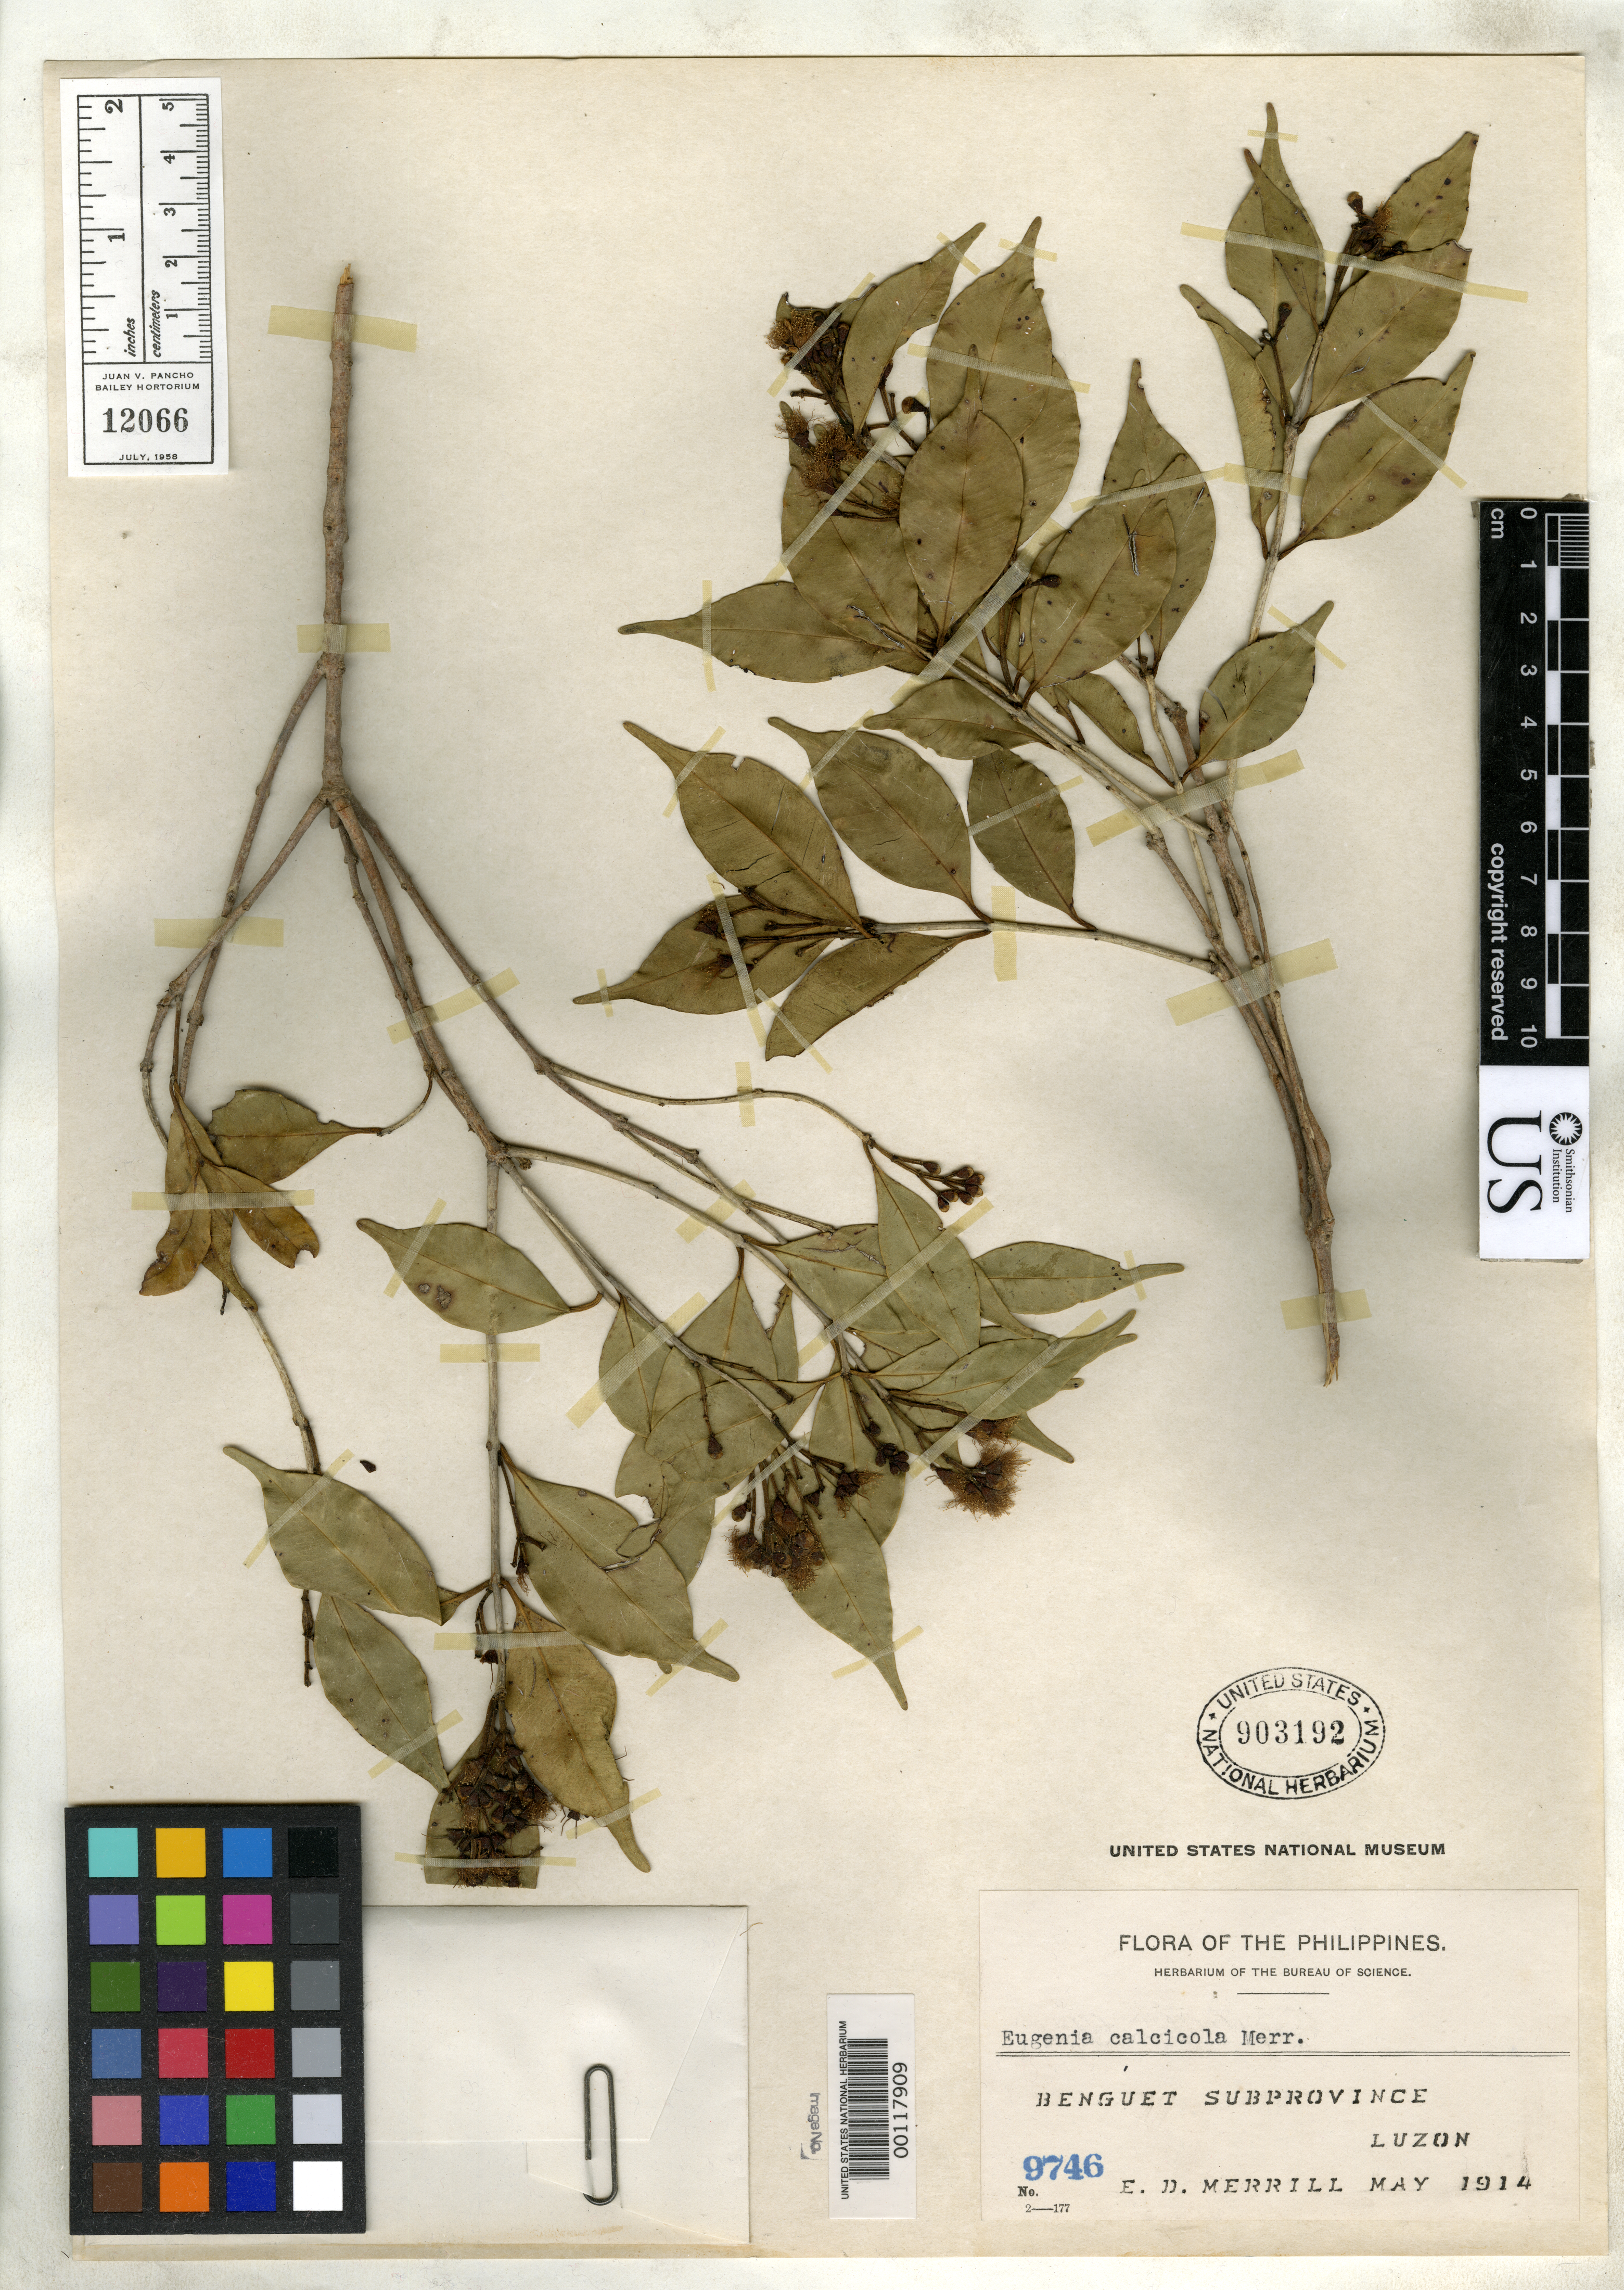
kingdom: Plantae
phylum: Tracheophyta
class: Magnoliopsida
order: Myrtales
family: Myrtaceae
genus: Eugenia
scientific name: Eugenia calcicola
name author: Merr.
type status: Isotype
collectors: E. D. Merrill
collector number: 9746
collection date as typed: May 1914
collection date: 1914-05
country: Philippines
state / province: Cordillera (Administrative Region)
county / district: Benguet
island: Luzon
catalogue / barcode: US 903192